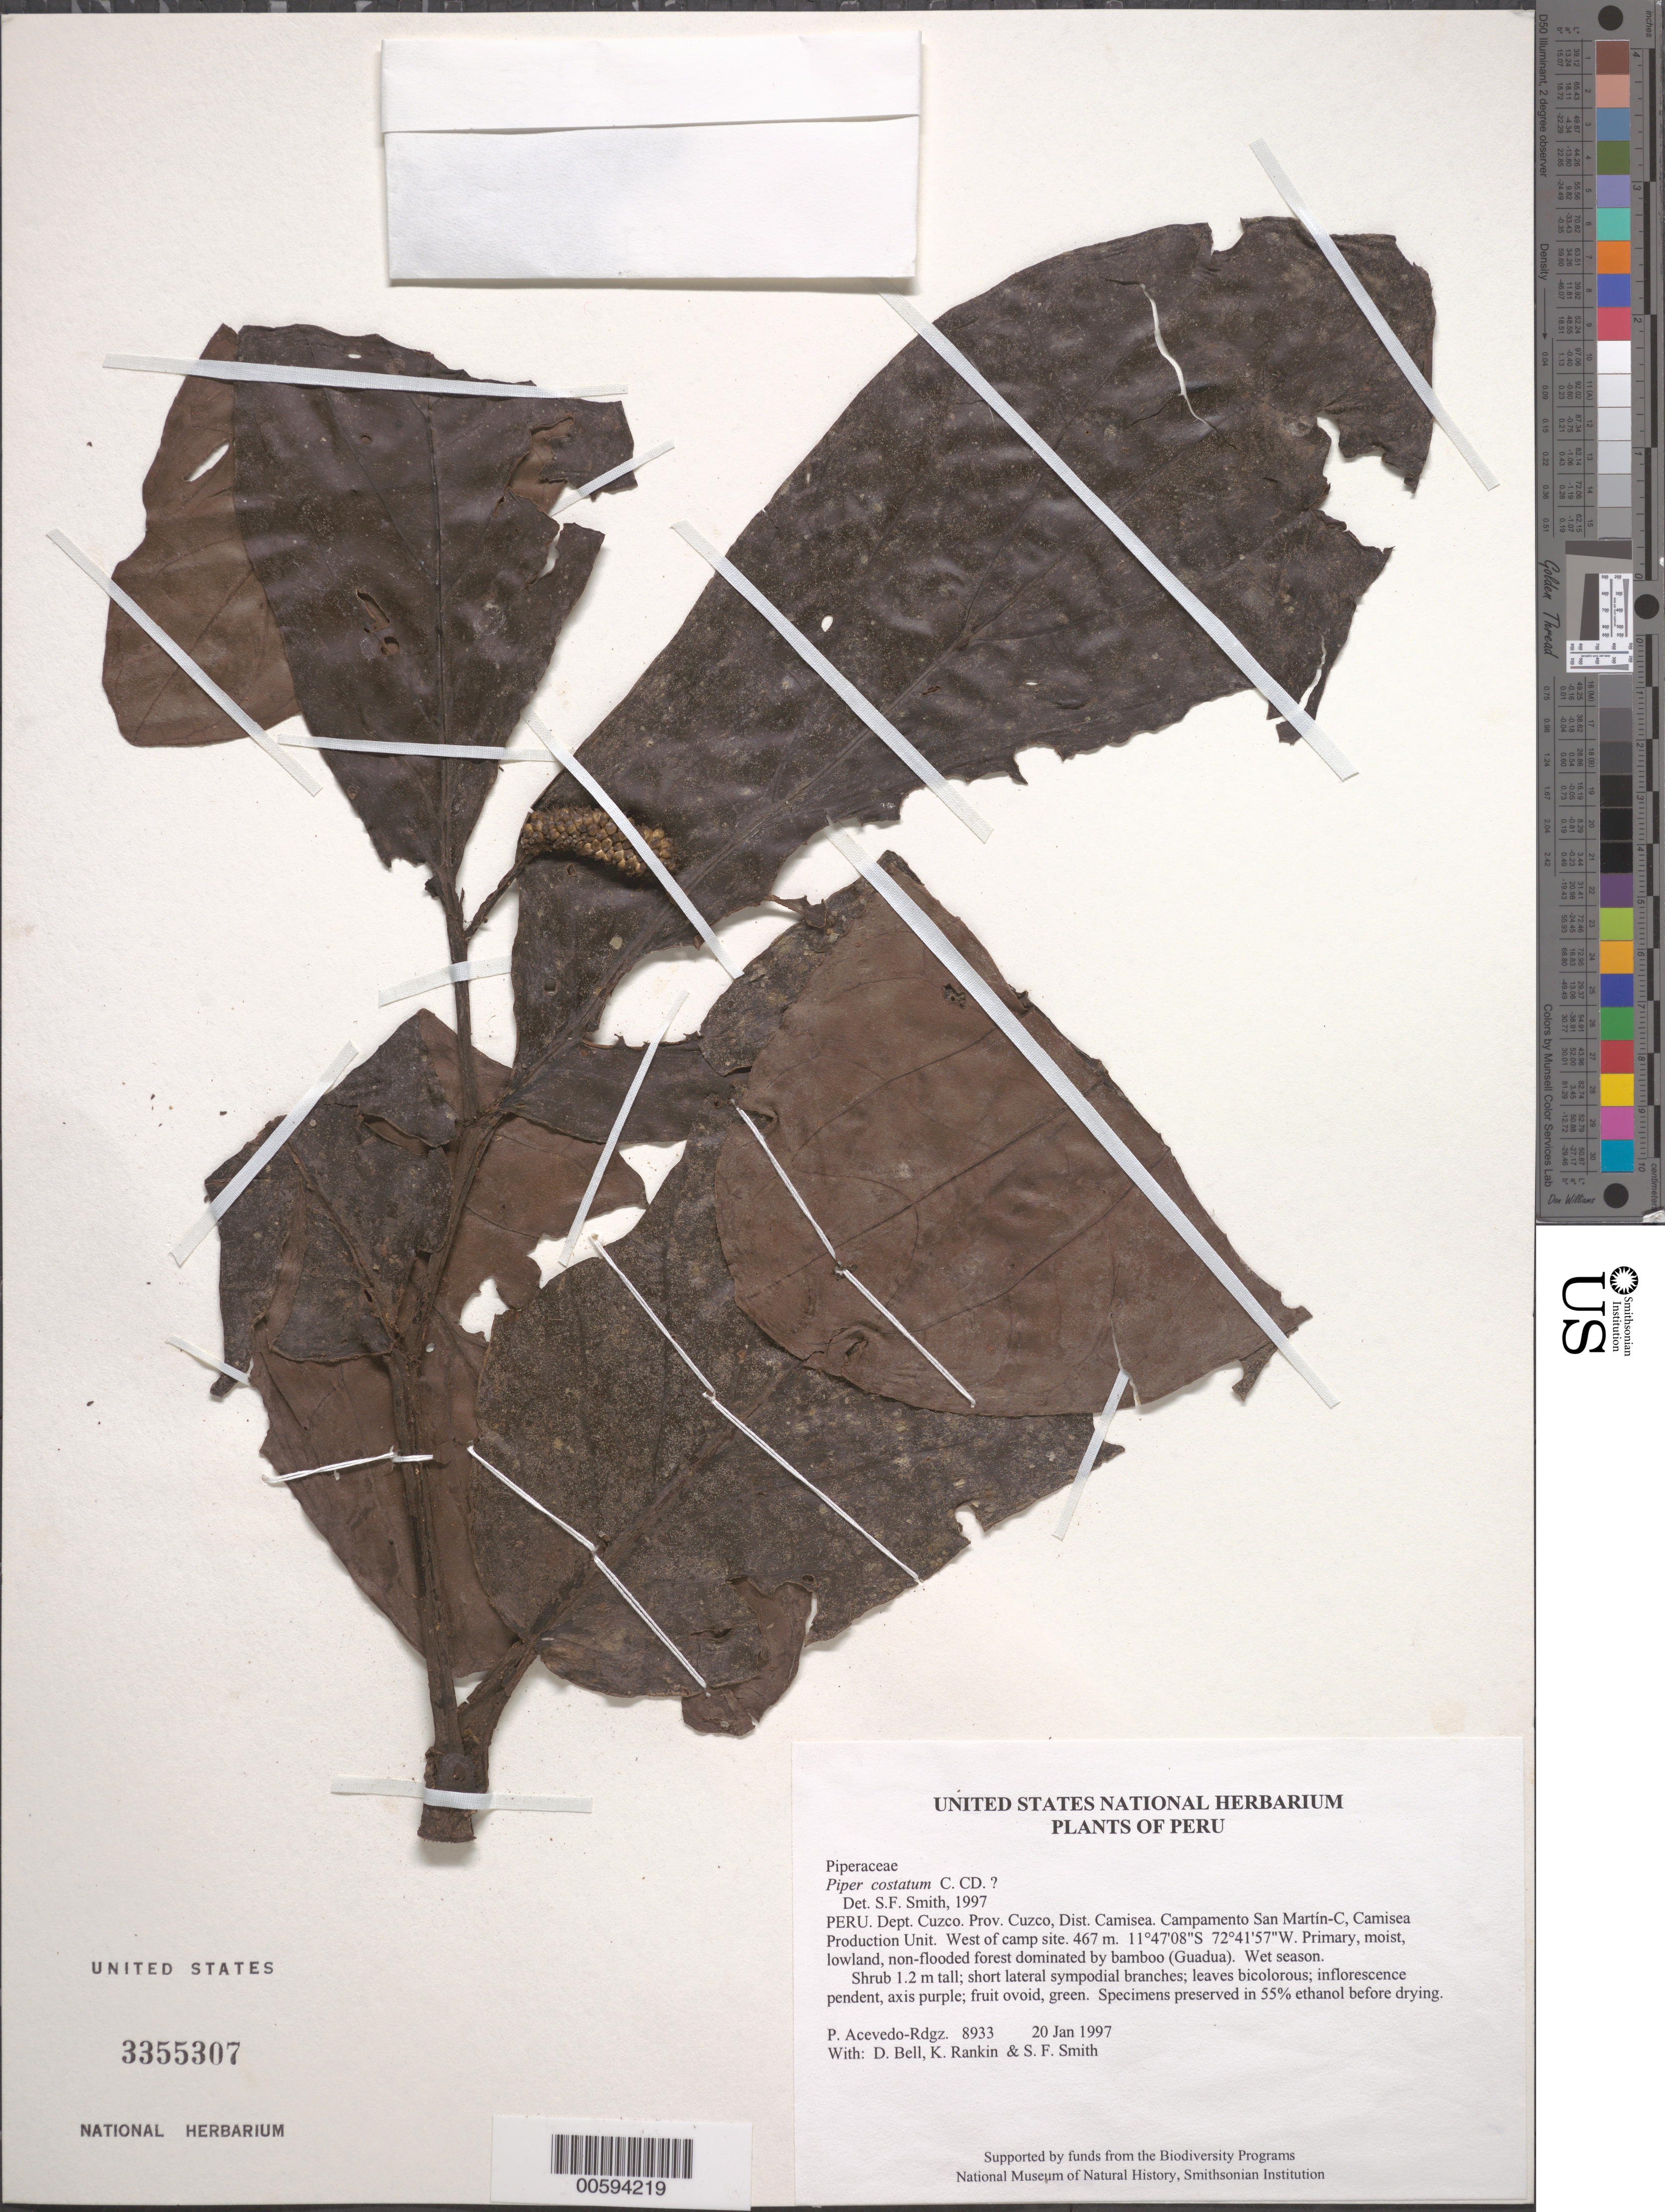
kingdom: Plantae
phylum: Tracheophyta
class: Magnoliopsida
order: Piperales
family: Piperaceae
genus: Piper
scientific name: Piper costatum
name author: C. DC.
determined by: Smith, Stephen F., (US), NMNH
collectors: P. Acevedo-Rodr., D. A. Bell, K. B. Rankin & S.F. Smith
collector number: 8933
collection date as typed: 20 Jan 1997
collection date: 1997-01-20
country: Peru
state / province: Cusco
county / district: Cusco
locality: Districto Camisea, Campamento San Martín-C, Camisea Production Unit. West of camp site.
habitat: Primary, moist, lowland, non-flooded forest dominated by bamboo (Guadua). Wet season.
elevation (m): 467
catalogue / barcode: US 3355307